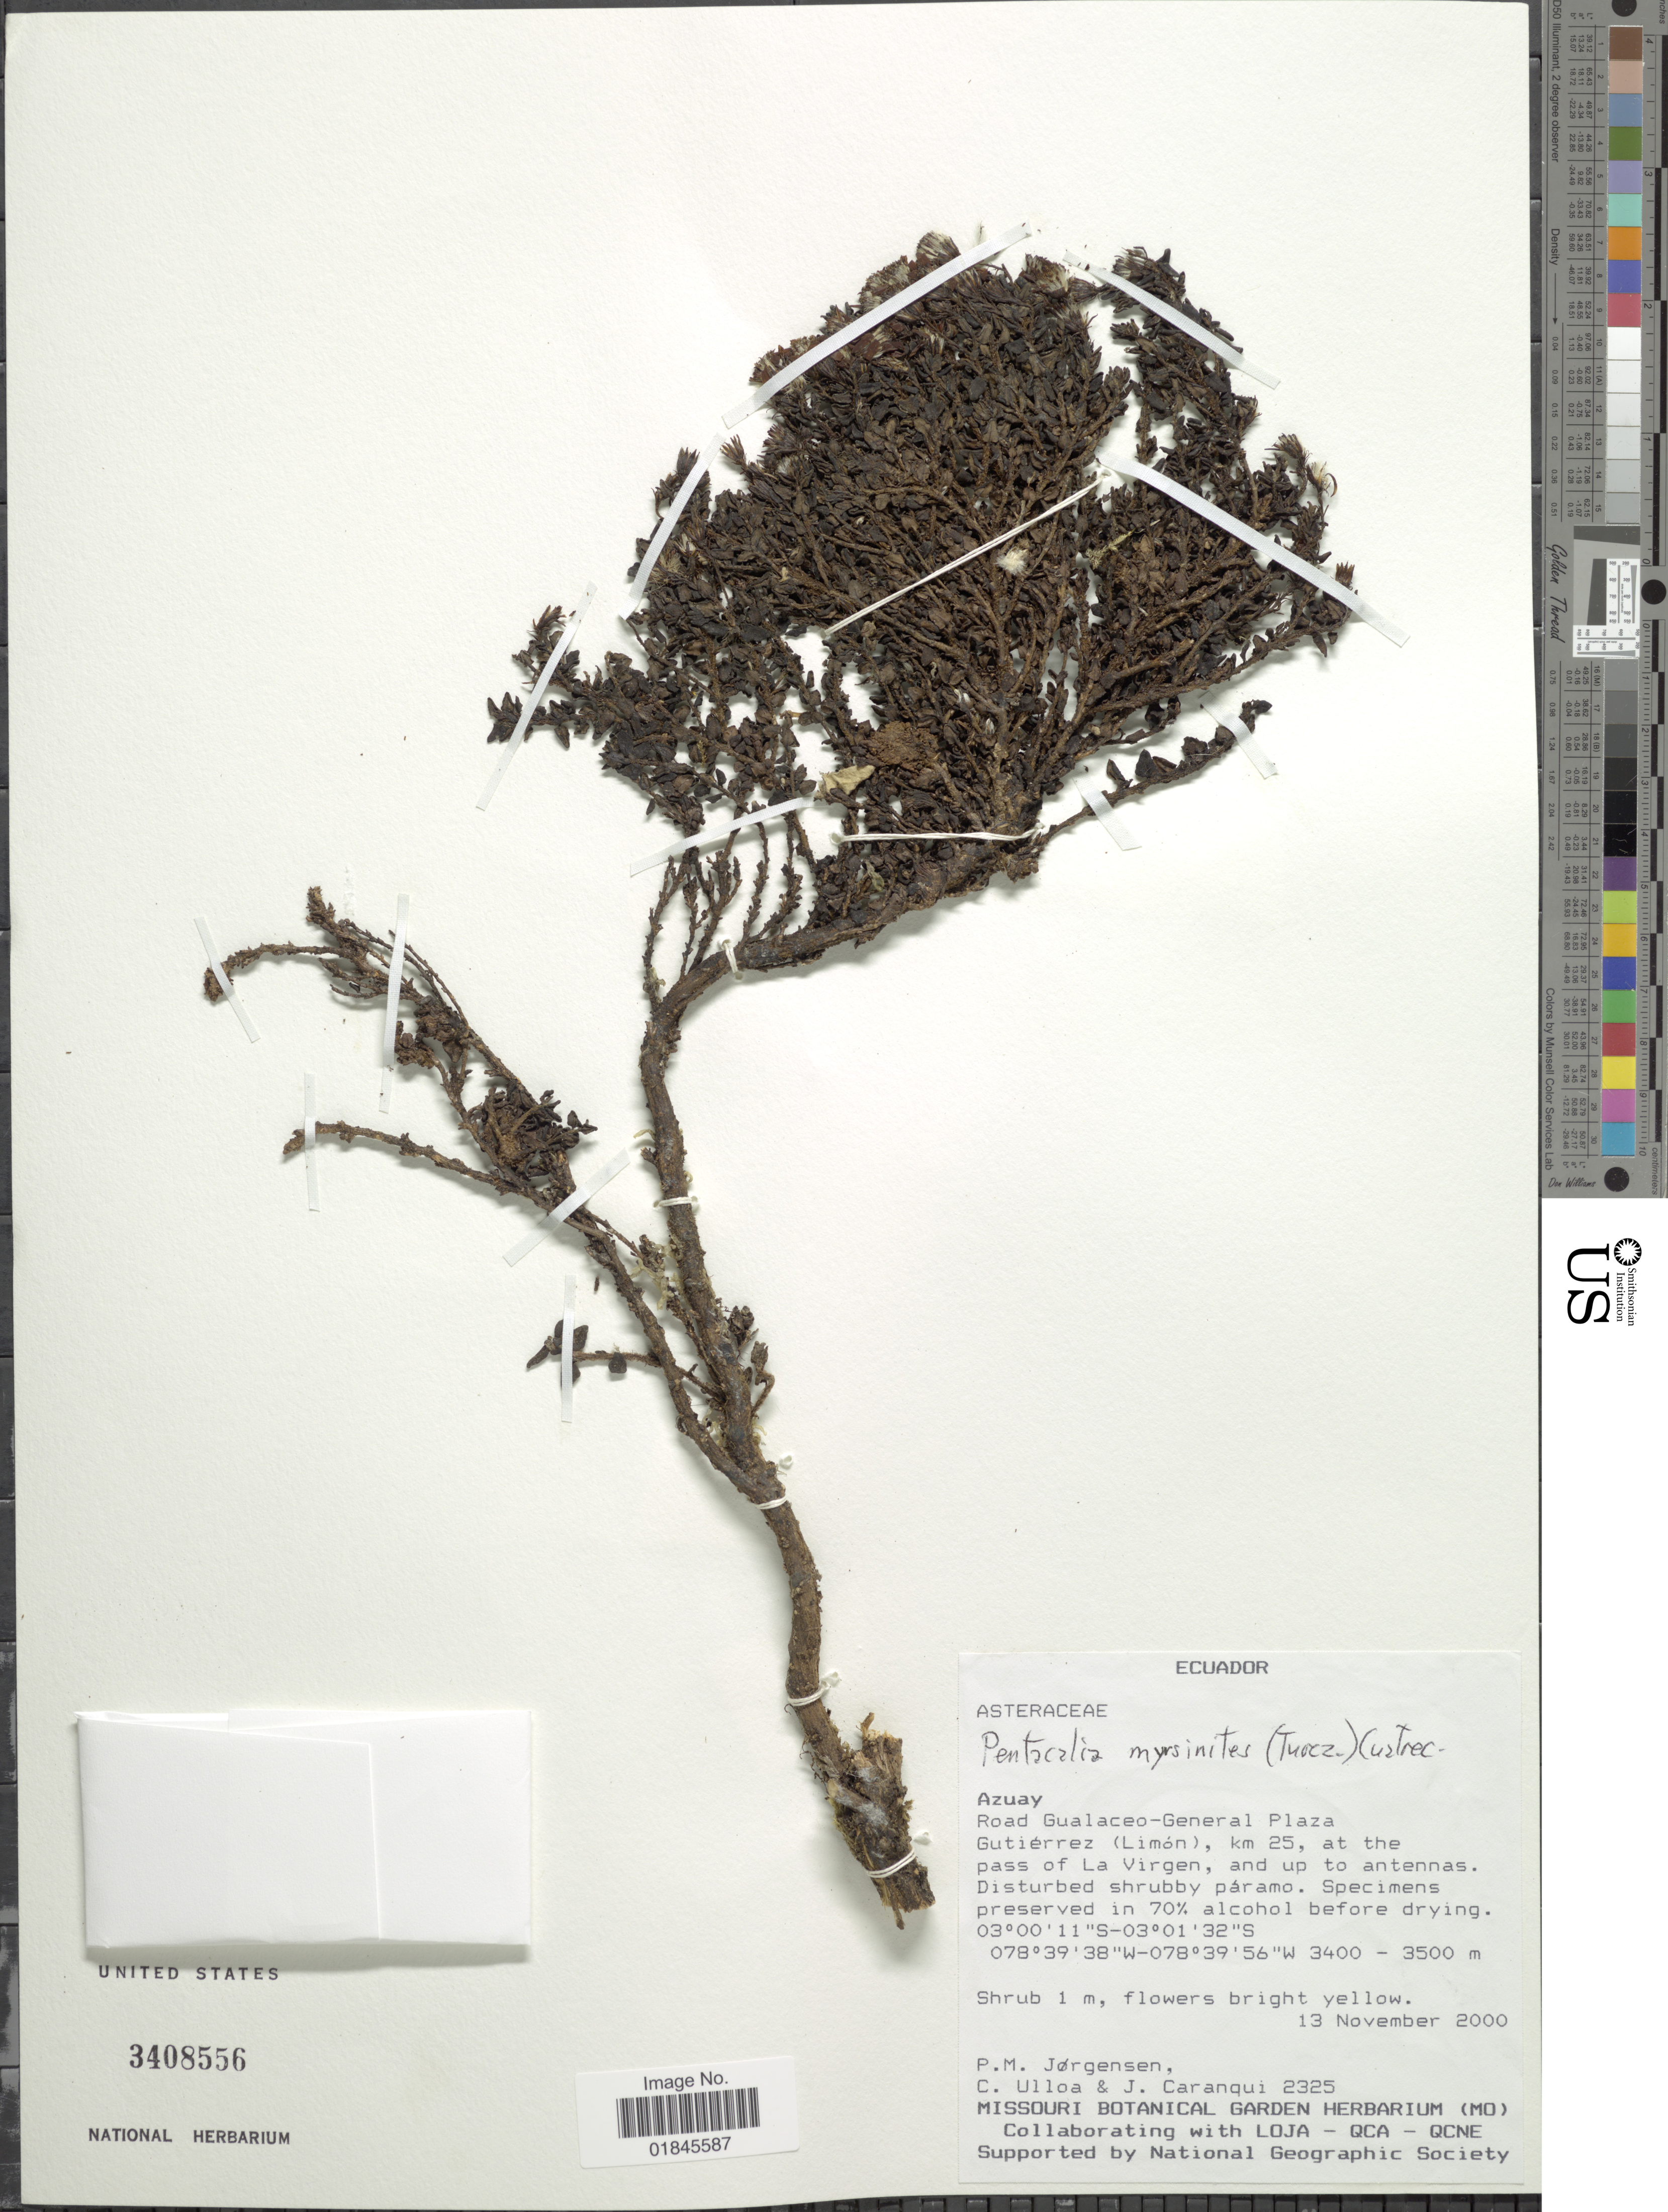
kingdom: Plantae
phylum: Tracheophyta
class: Magnoliopsida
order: Asterales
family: Asteraceae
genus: Pentacalia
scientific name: Pentacalia myrsinites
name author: (Turcz.) Cuatrec.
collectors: P. Jørgensen, C. Ulloa & J. Caranqui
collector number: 2325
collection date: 2000-11-13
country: Ecuador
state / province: Azuay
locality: Azuay. Road Gualaceo-General Plaza. Gutiérrez (Limón), km 25, at the pass of La Virgen, and up to antennas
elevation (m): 3400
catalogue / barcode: US 3408556